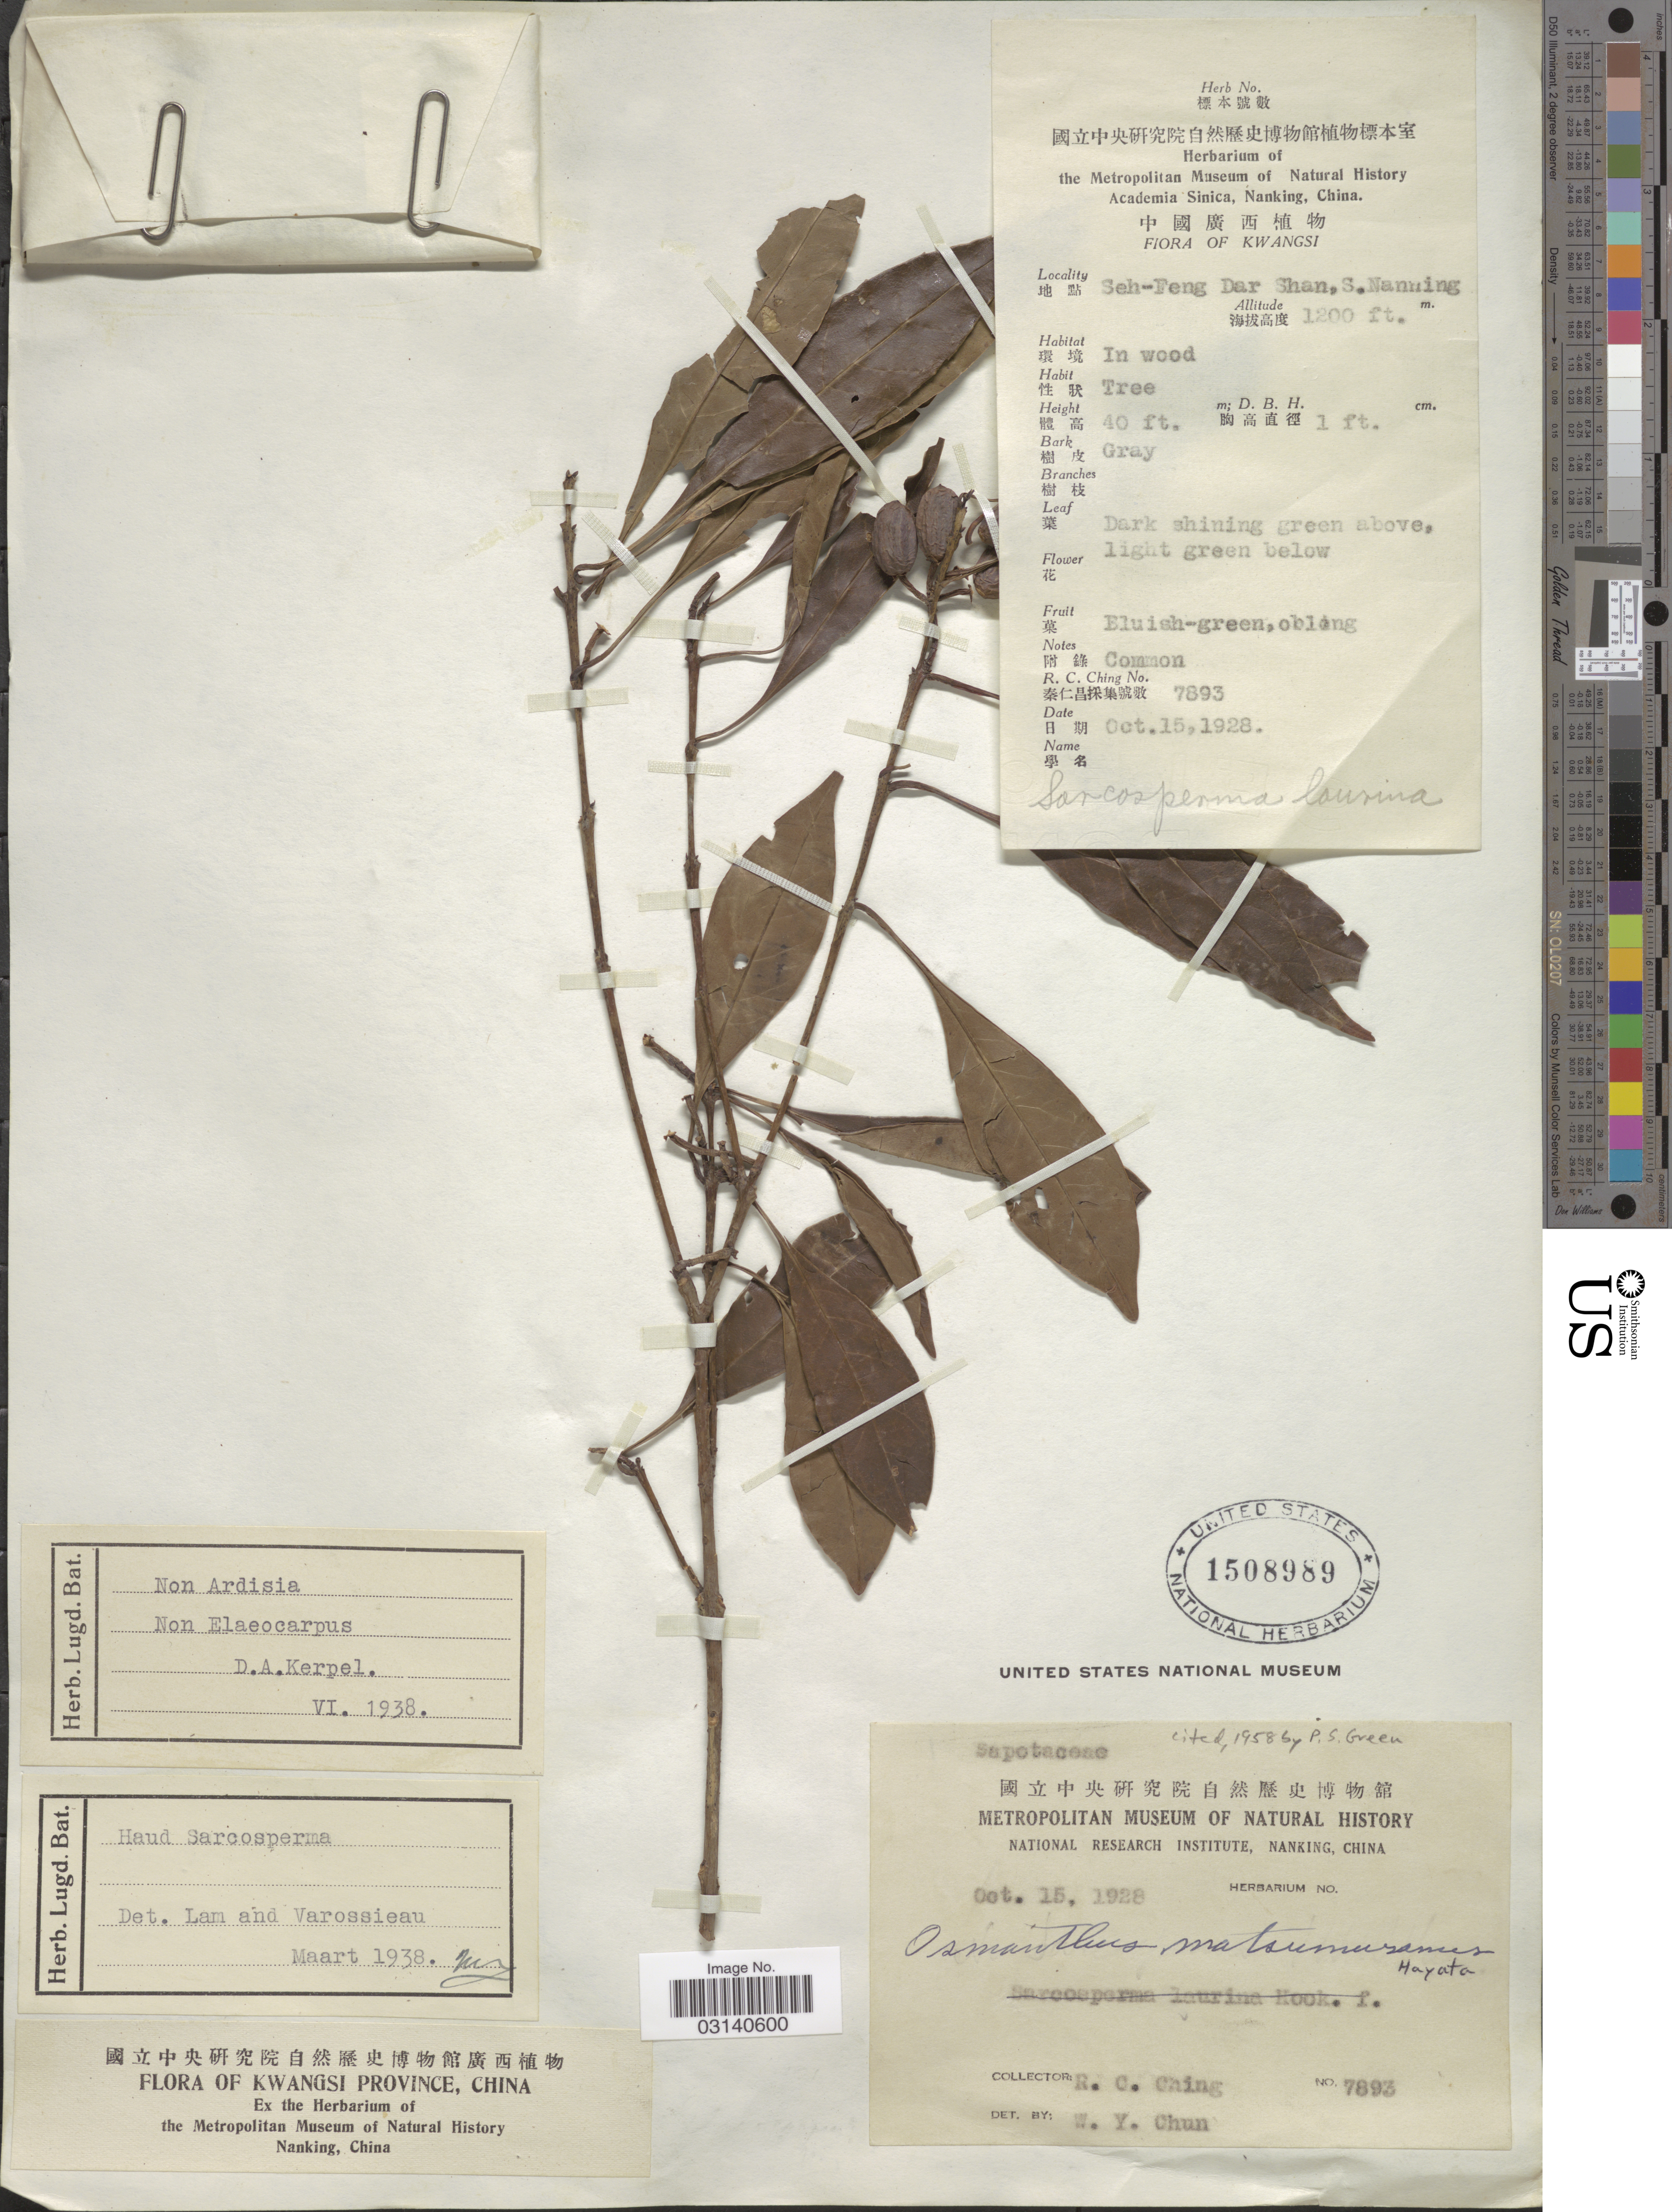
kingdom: Plantae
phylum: Tracheophyta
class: Magnoliopsida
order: Lamiales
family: Oleaceae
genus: Osmanthus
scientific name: Osmanthus matsumuranus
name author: Hayata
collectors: R. C. Ching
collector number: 7893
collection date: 1928-10-15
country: China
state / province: Guangxi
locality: Kwangsi Province, Seh-Feng Dar Shan, S. Nanning.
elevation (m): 366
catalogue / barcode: US 1508989